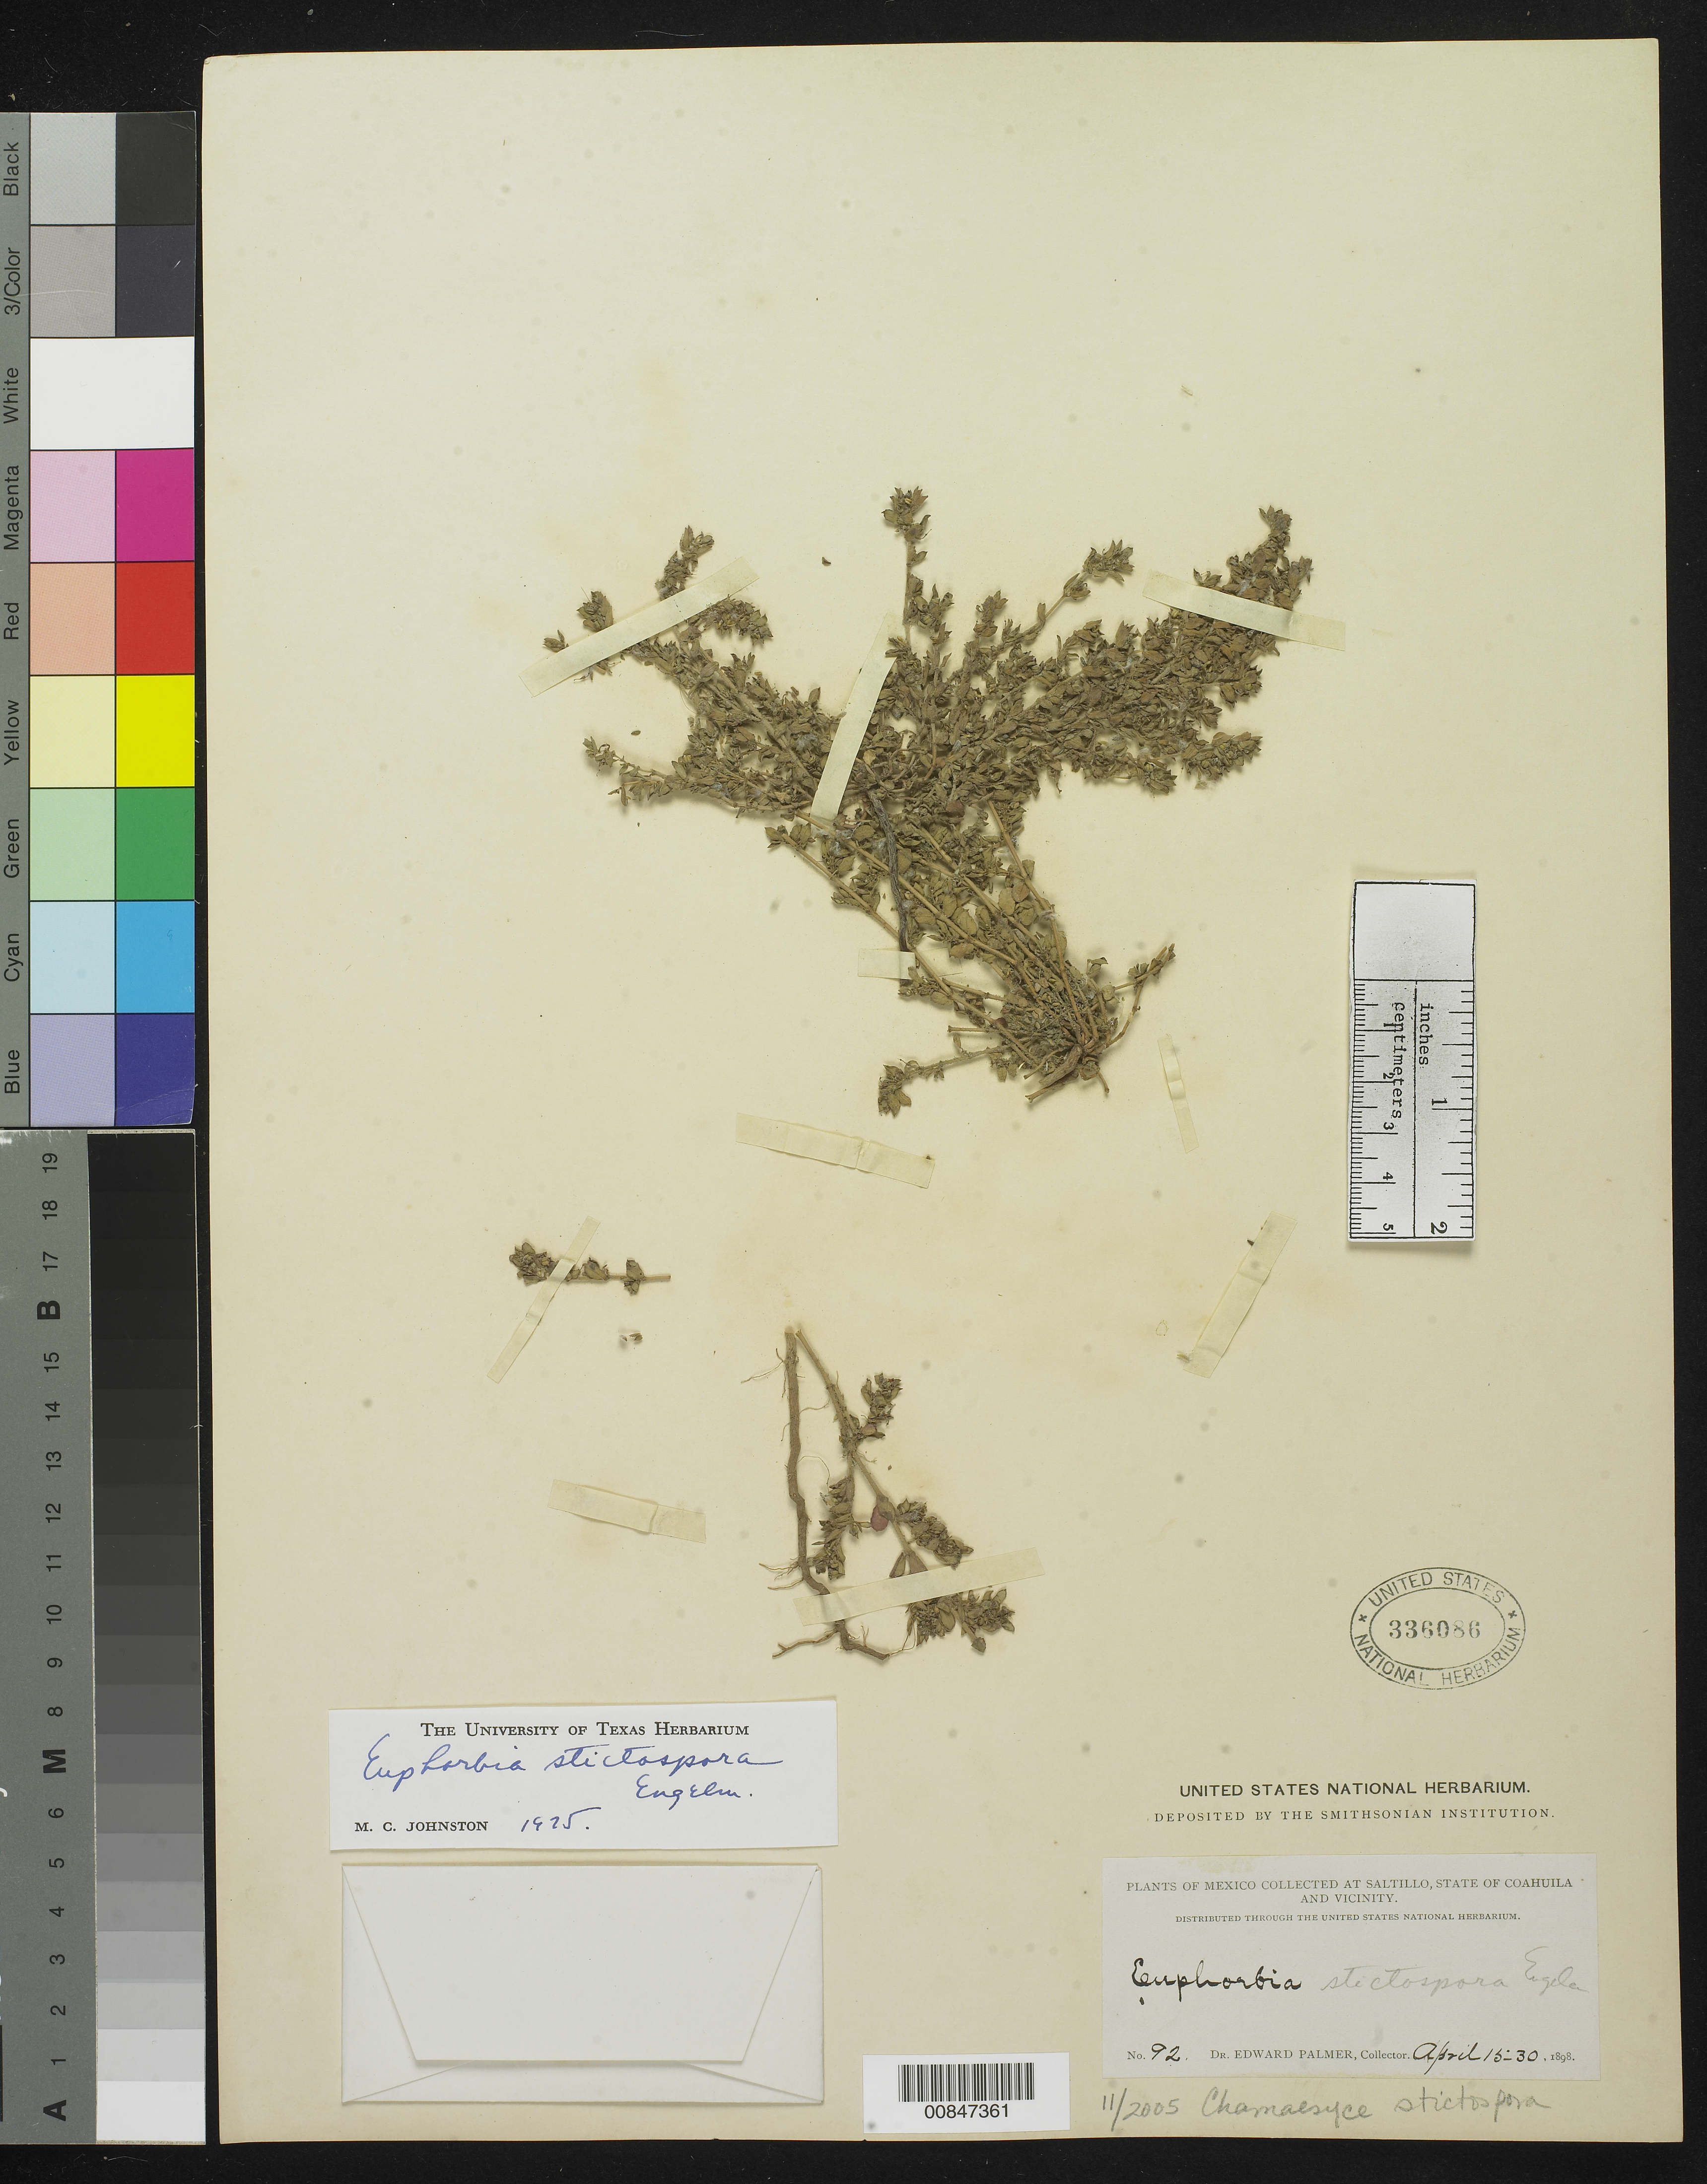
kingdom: Plantae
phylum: Tracheophyta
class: Magnoliopsida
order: Malpighiales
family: Euphorbiaceae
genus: Euphorbia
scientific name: Euphorbia stictospora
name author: Engelm.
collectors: E. Palmer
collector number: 92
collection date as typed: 15 Apr 1898 to 30 Apr 1898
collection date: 1898-04-15/1898-04-30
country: Mexico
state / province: Coahuila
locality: Saltillo, Coahuila and vicinity.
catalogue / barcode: US 336086